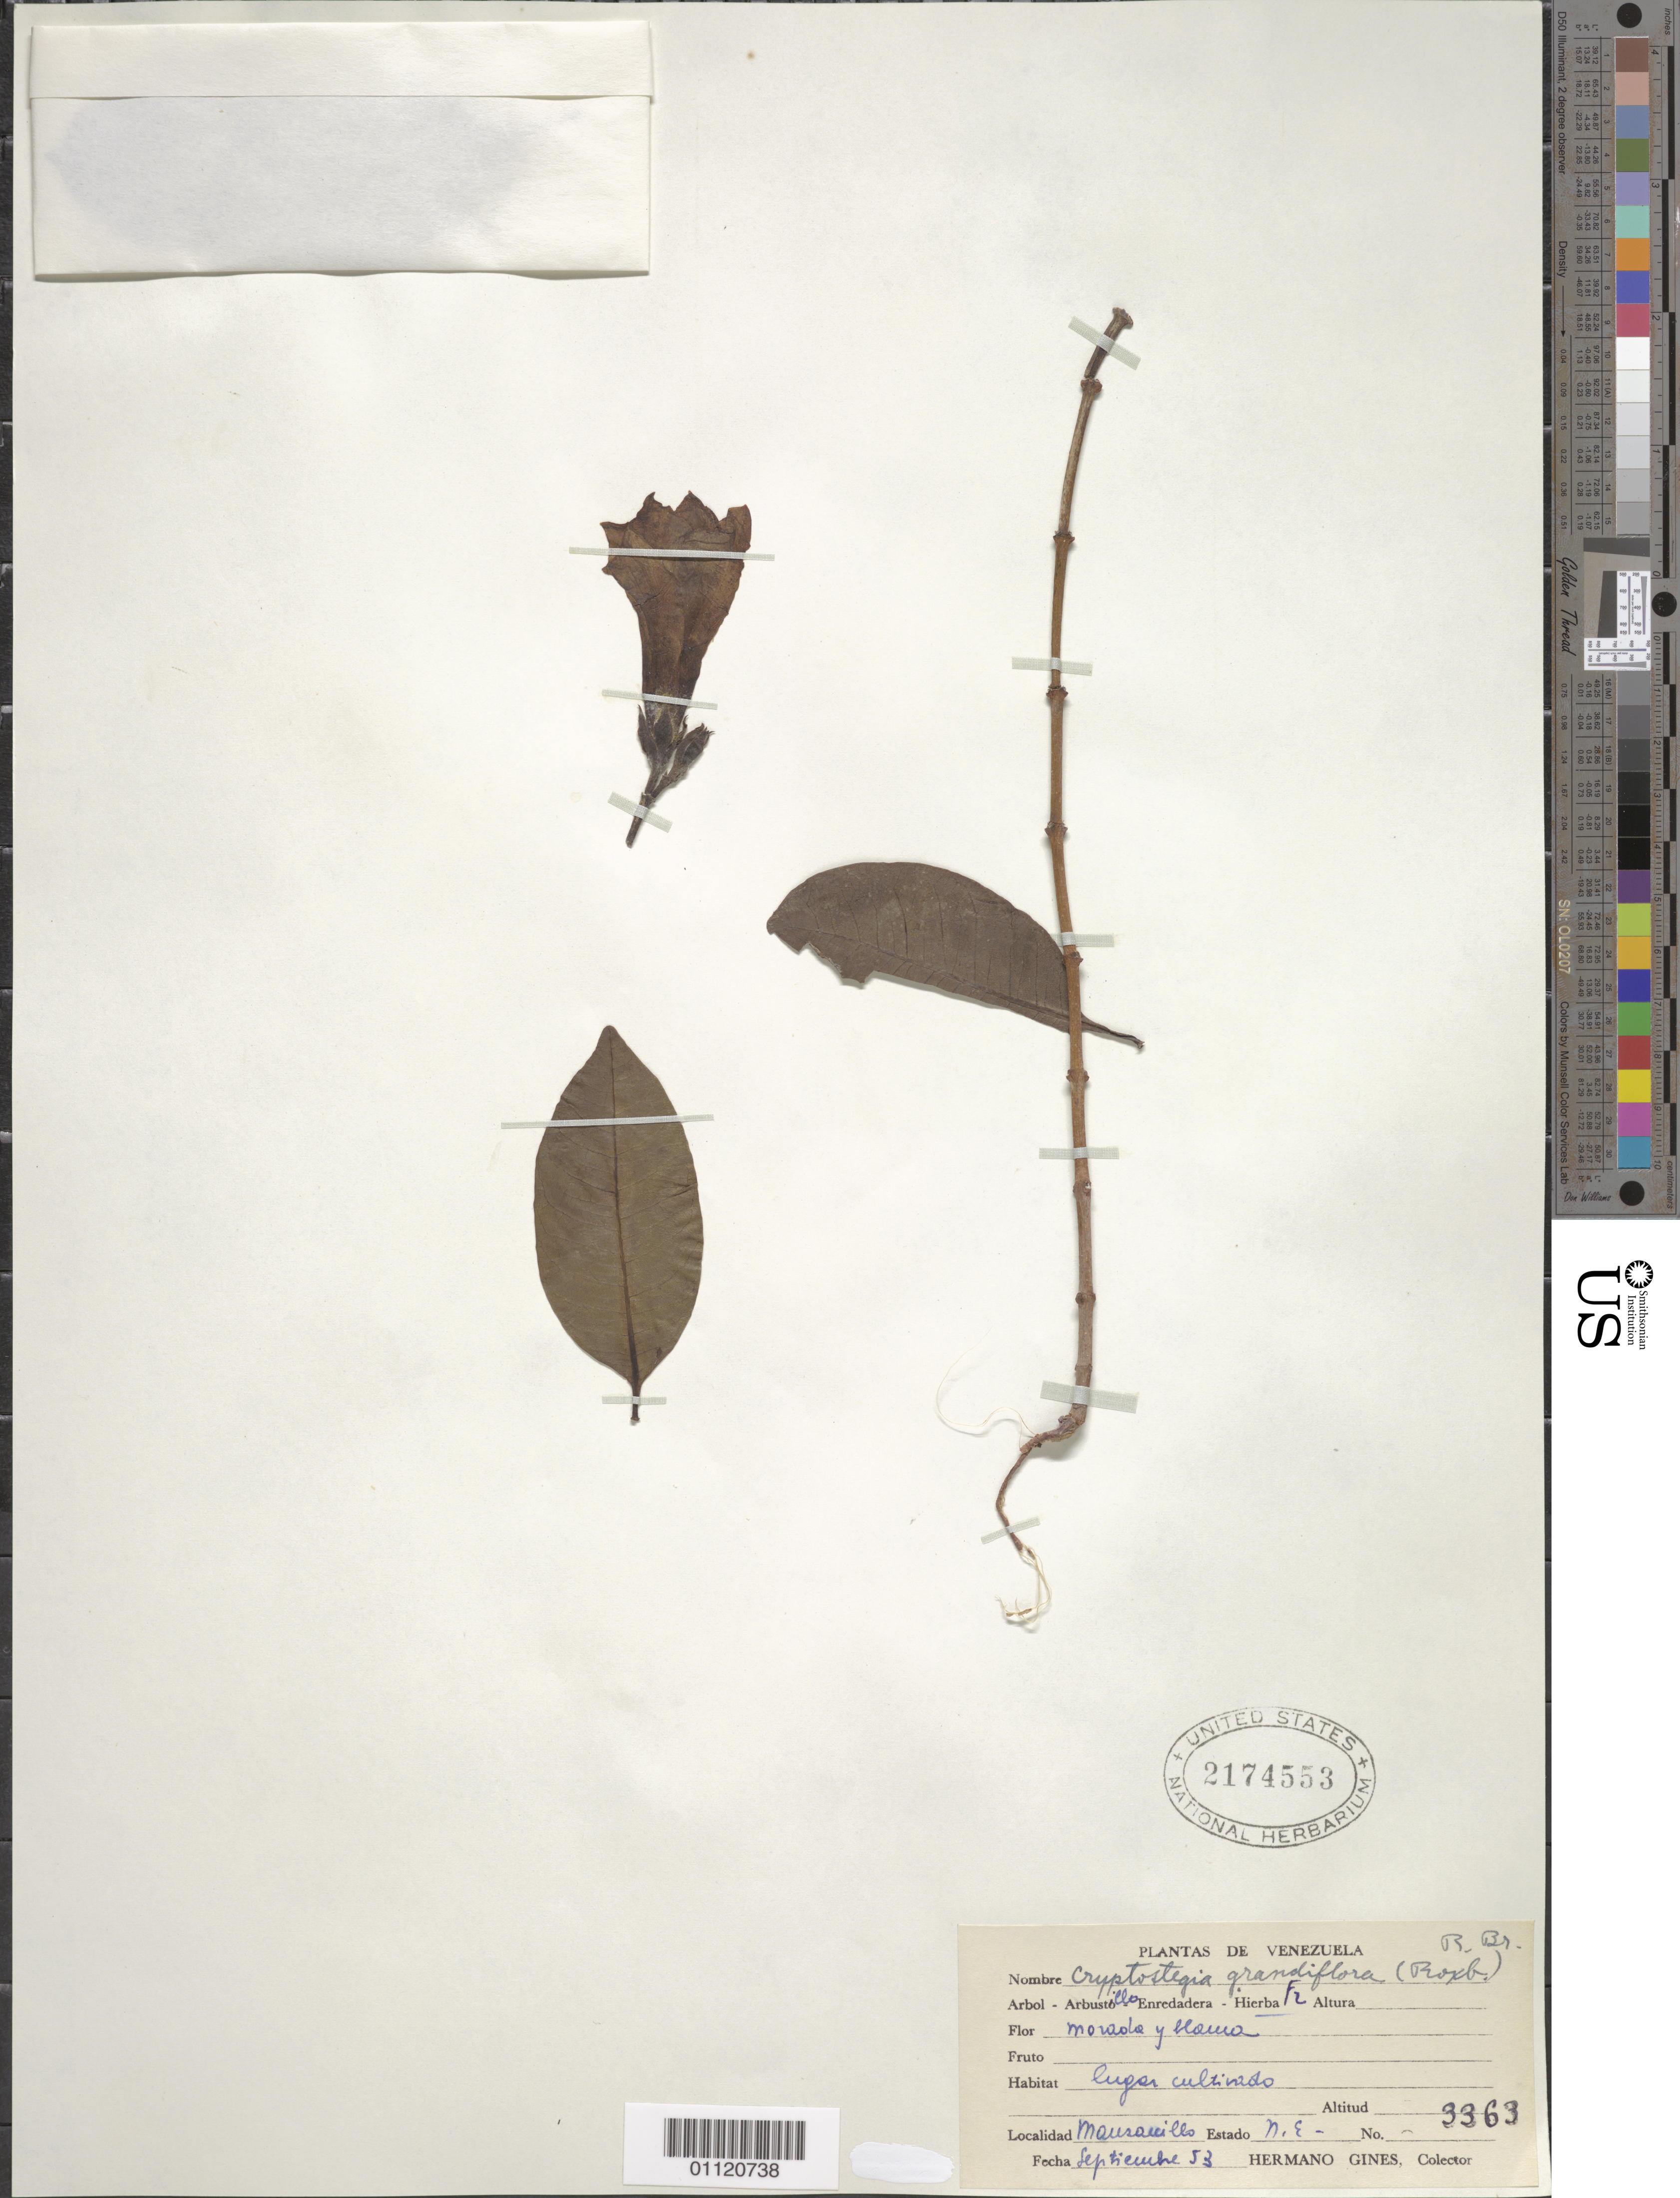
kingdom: Plantae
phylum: Tracheophyta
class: Magnoliopsida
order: Gentianales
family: Apocynaceae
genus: Cryptostegia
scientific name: Cryptostegia grandiflora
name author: Roxb. ex R. Br.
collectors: Bro. Gines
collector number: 3363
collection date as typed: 01 Sep 1953 to 30 Sep 1953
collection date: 1953-09-01/1953-09-30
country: Venezuela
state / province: Nueva Esparta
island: Margarita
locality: Mansanillo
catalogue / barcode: US 2174553